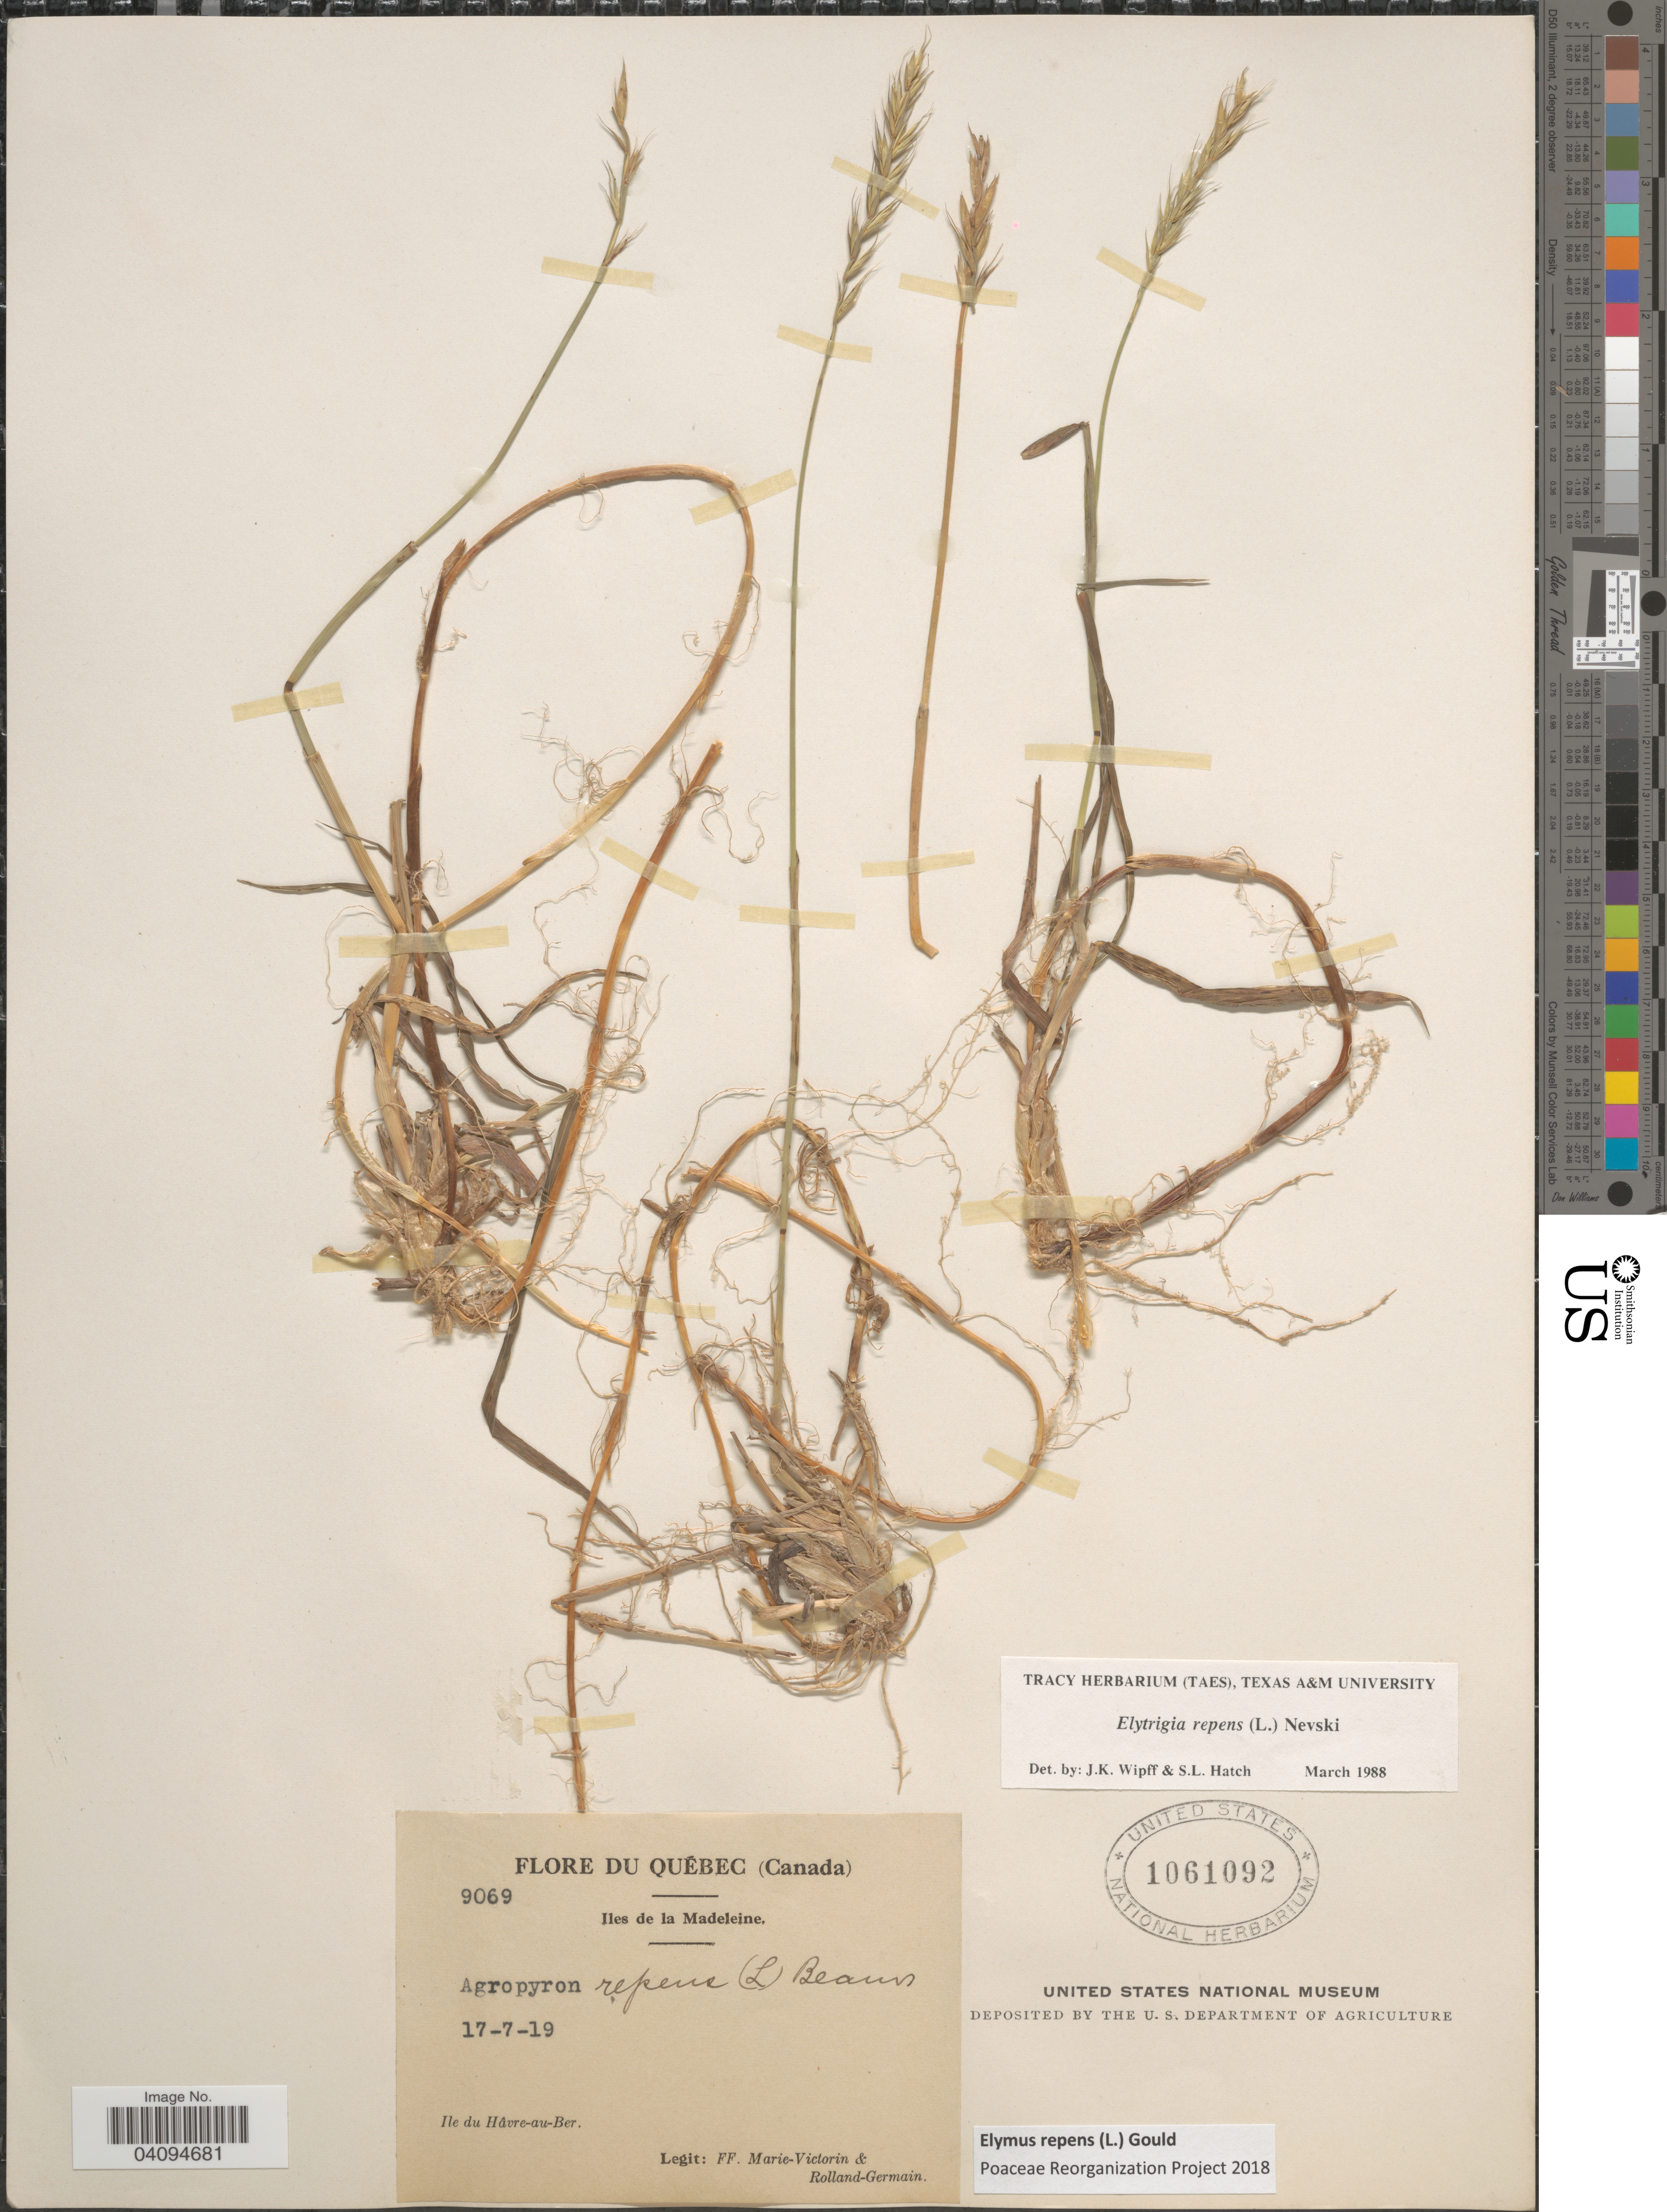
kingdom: Plantae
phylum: Tracheophyta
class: Liliopsida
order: Poales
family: Poaceae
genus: Elymus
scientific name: Elymus repens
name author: (L.) Gould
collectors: F. Marie-Victorin & Rolland-Germain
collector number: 9069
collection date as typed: Transcribed d/m/y: 17/7/19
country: Canada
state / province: Quebec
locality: Iles de la Madeleine. Ile du Hâvre-au-Ber.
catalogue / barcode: US 1061092